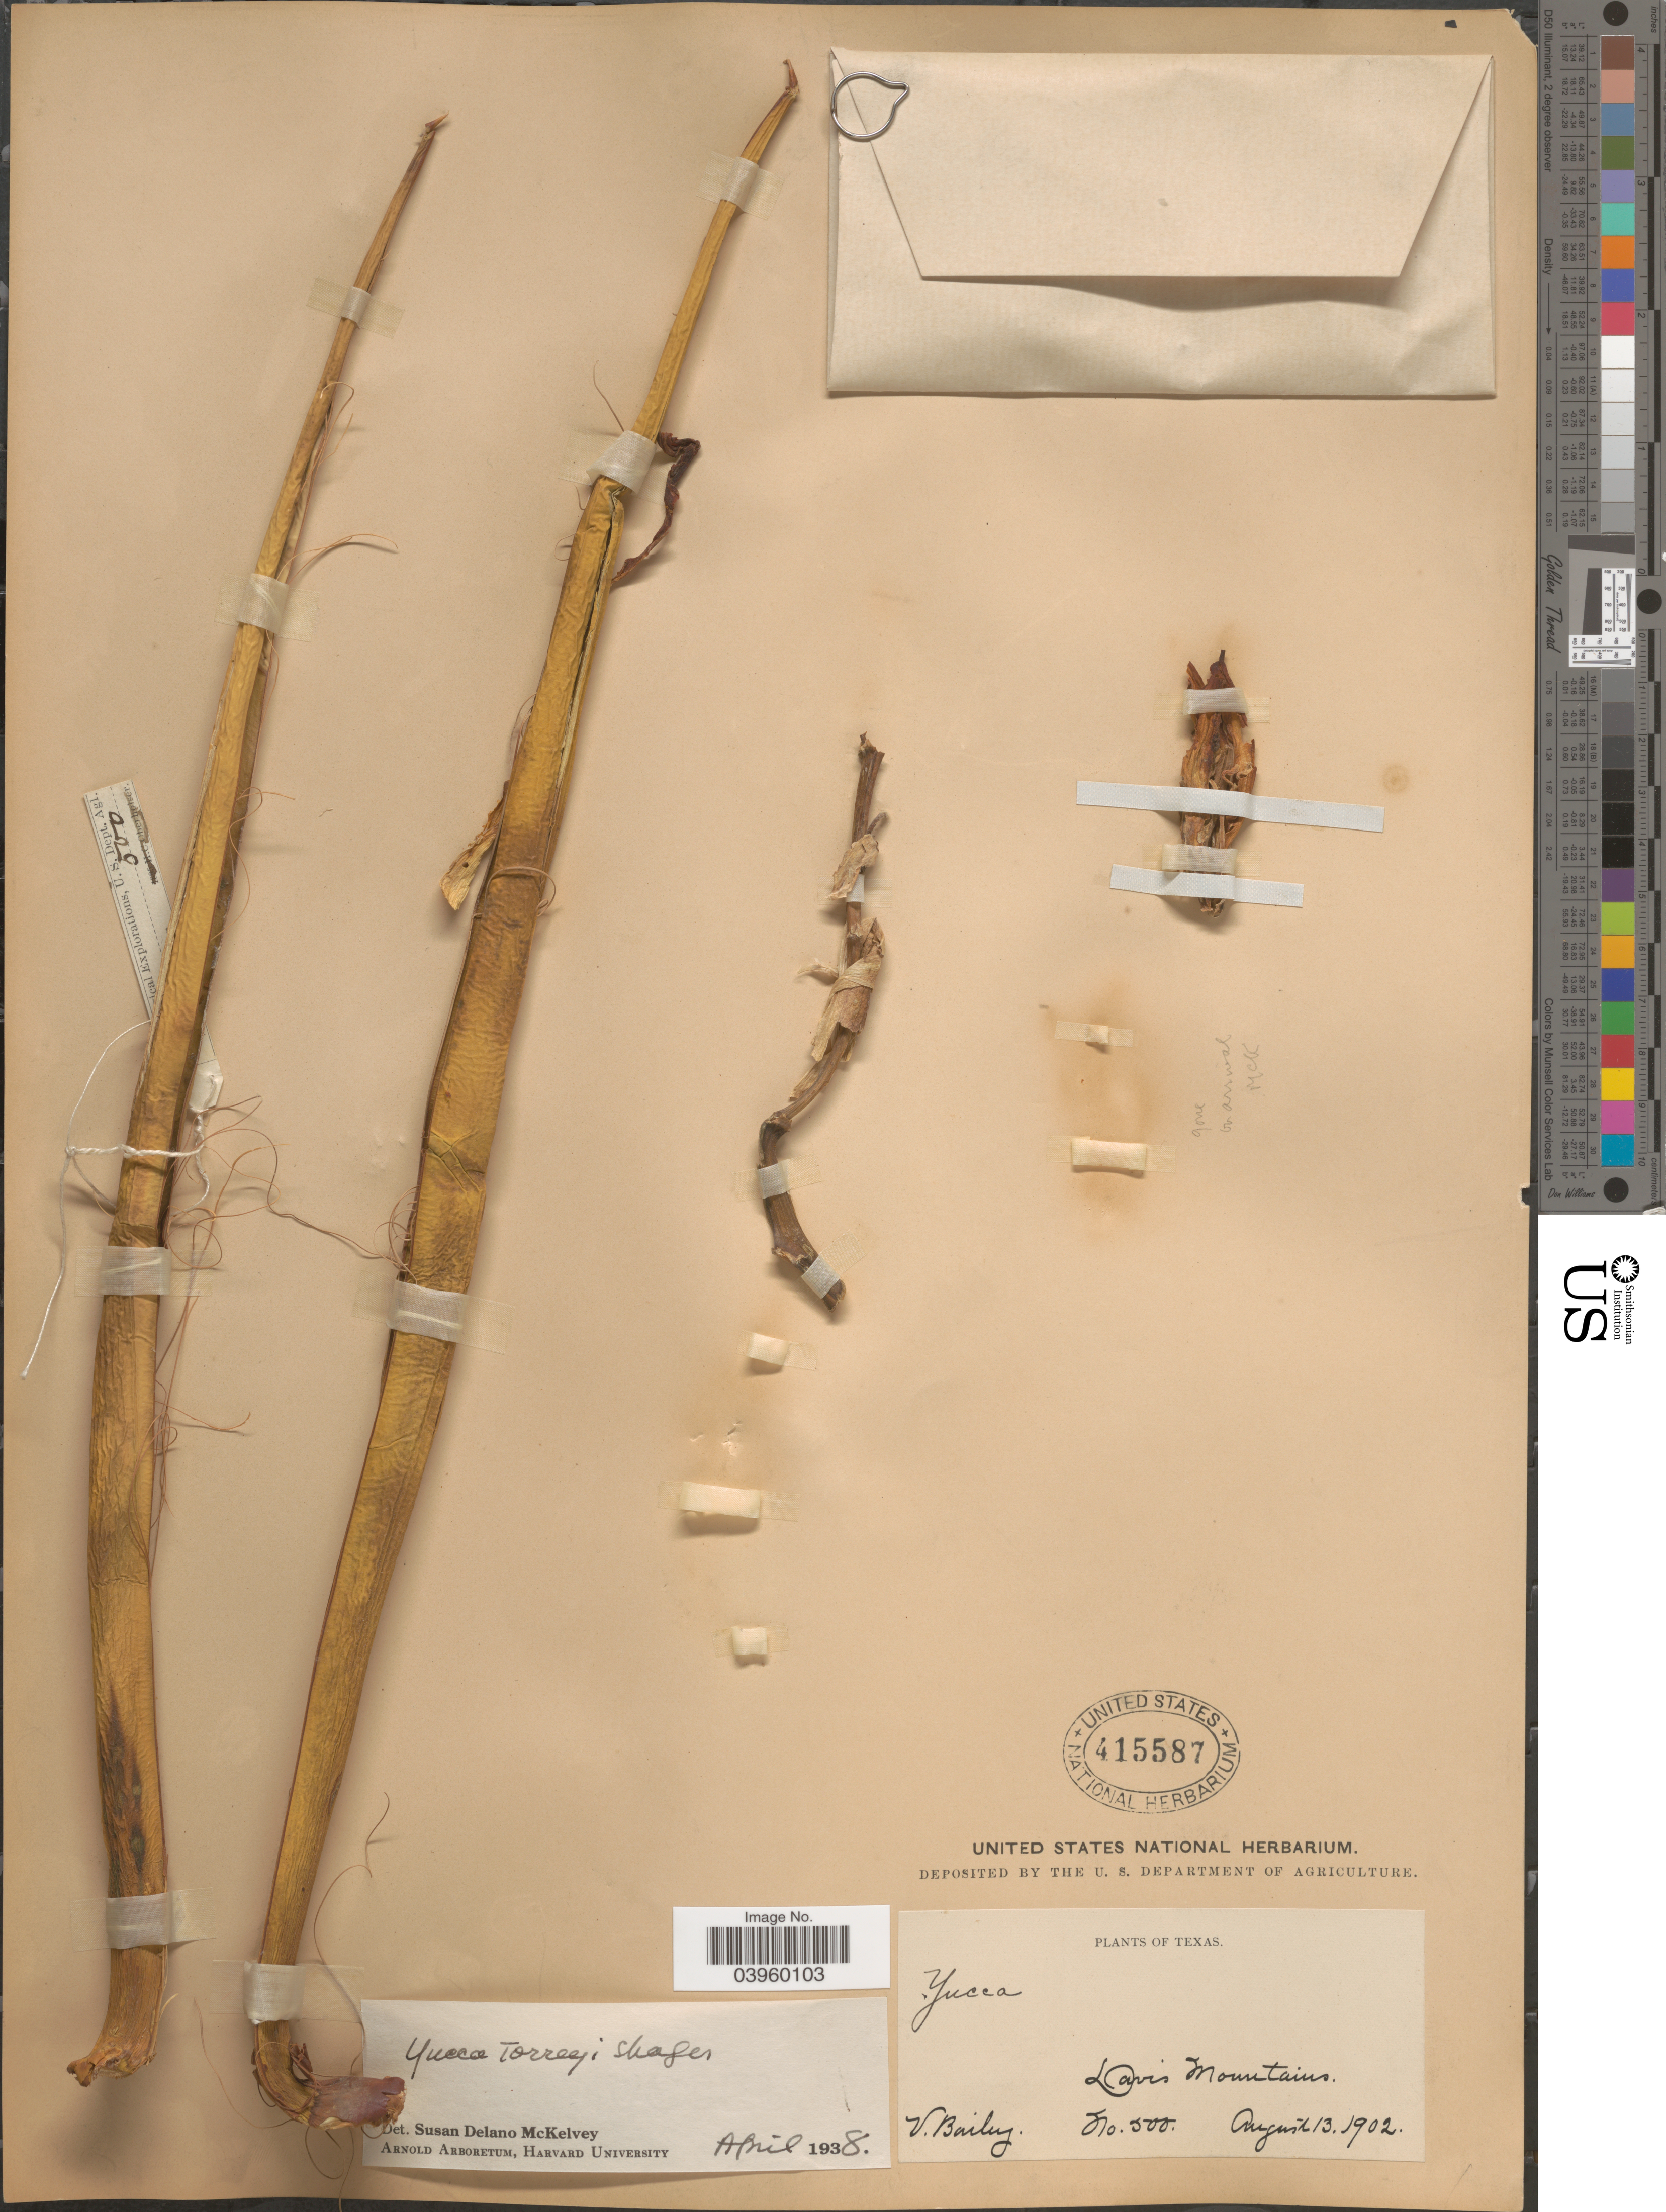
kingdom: Plantae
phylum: Tracheophyta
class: Liliopsida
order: Asparagales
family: Asparagaceae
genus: Yucca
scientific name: Yucca torreyi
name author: Shafer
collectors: V. O. Bailey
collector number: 500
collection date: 1902-08-13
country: United States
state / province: Texas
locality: Davis Mountains.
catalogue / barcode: US 415587